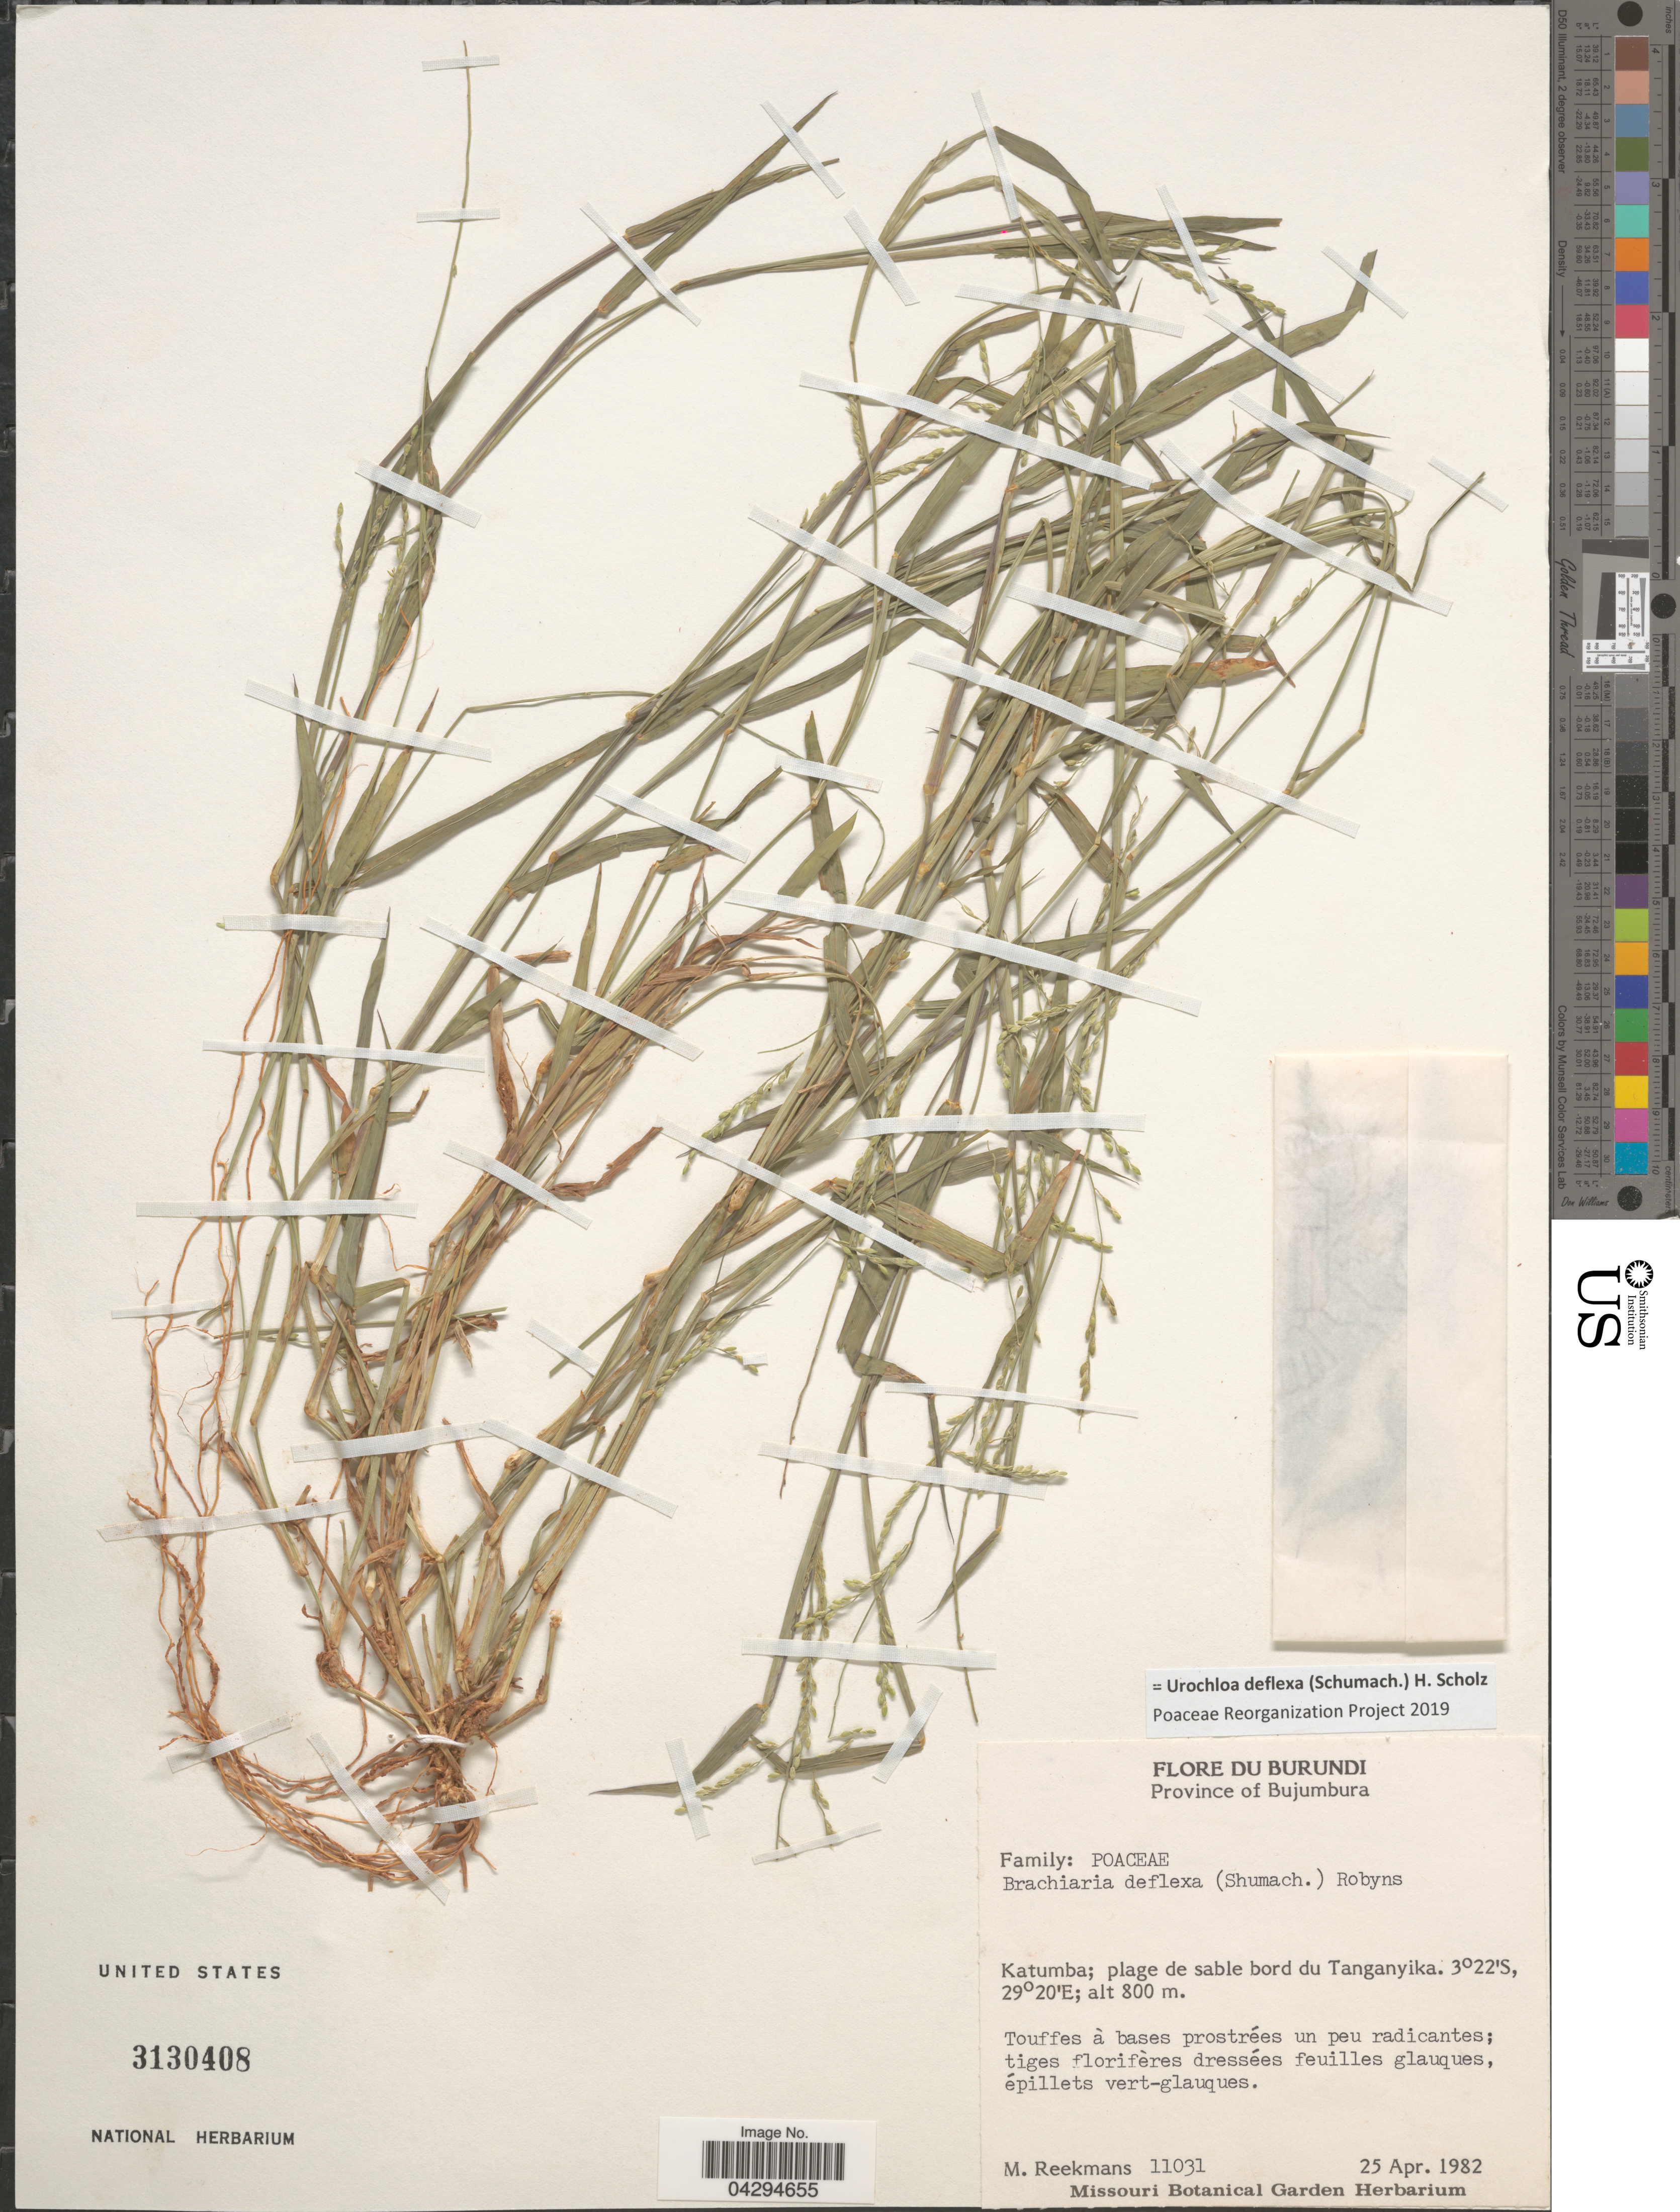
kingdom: Plantae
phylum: Tracheophyta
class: Liliopsida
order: Poales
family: Poaceae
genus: Urochloa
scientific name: Urochloa deflexa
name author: (Schumach.) H. Scholz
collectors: M. Reekmans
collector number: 11031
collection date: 1982-04-25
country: Burundi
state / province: Bujumura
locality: Province of Bujumbura. Katumba; plage de sable bord du Tanganyika.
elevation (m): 800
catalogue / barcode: US 3130408